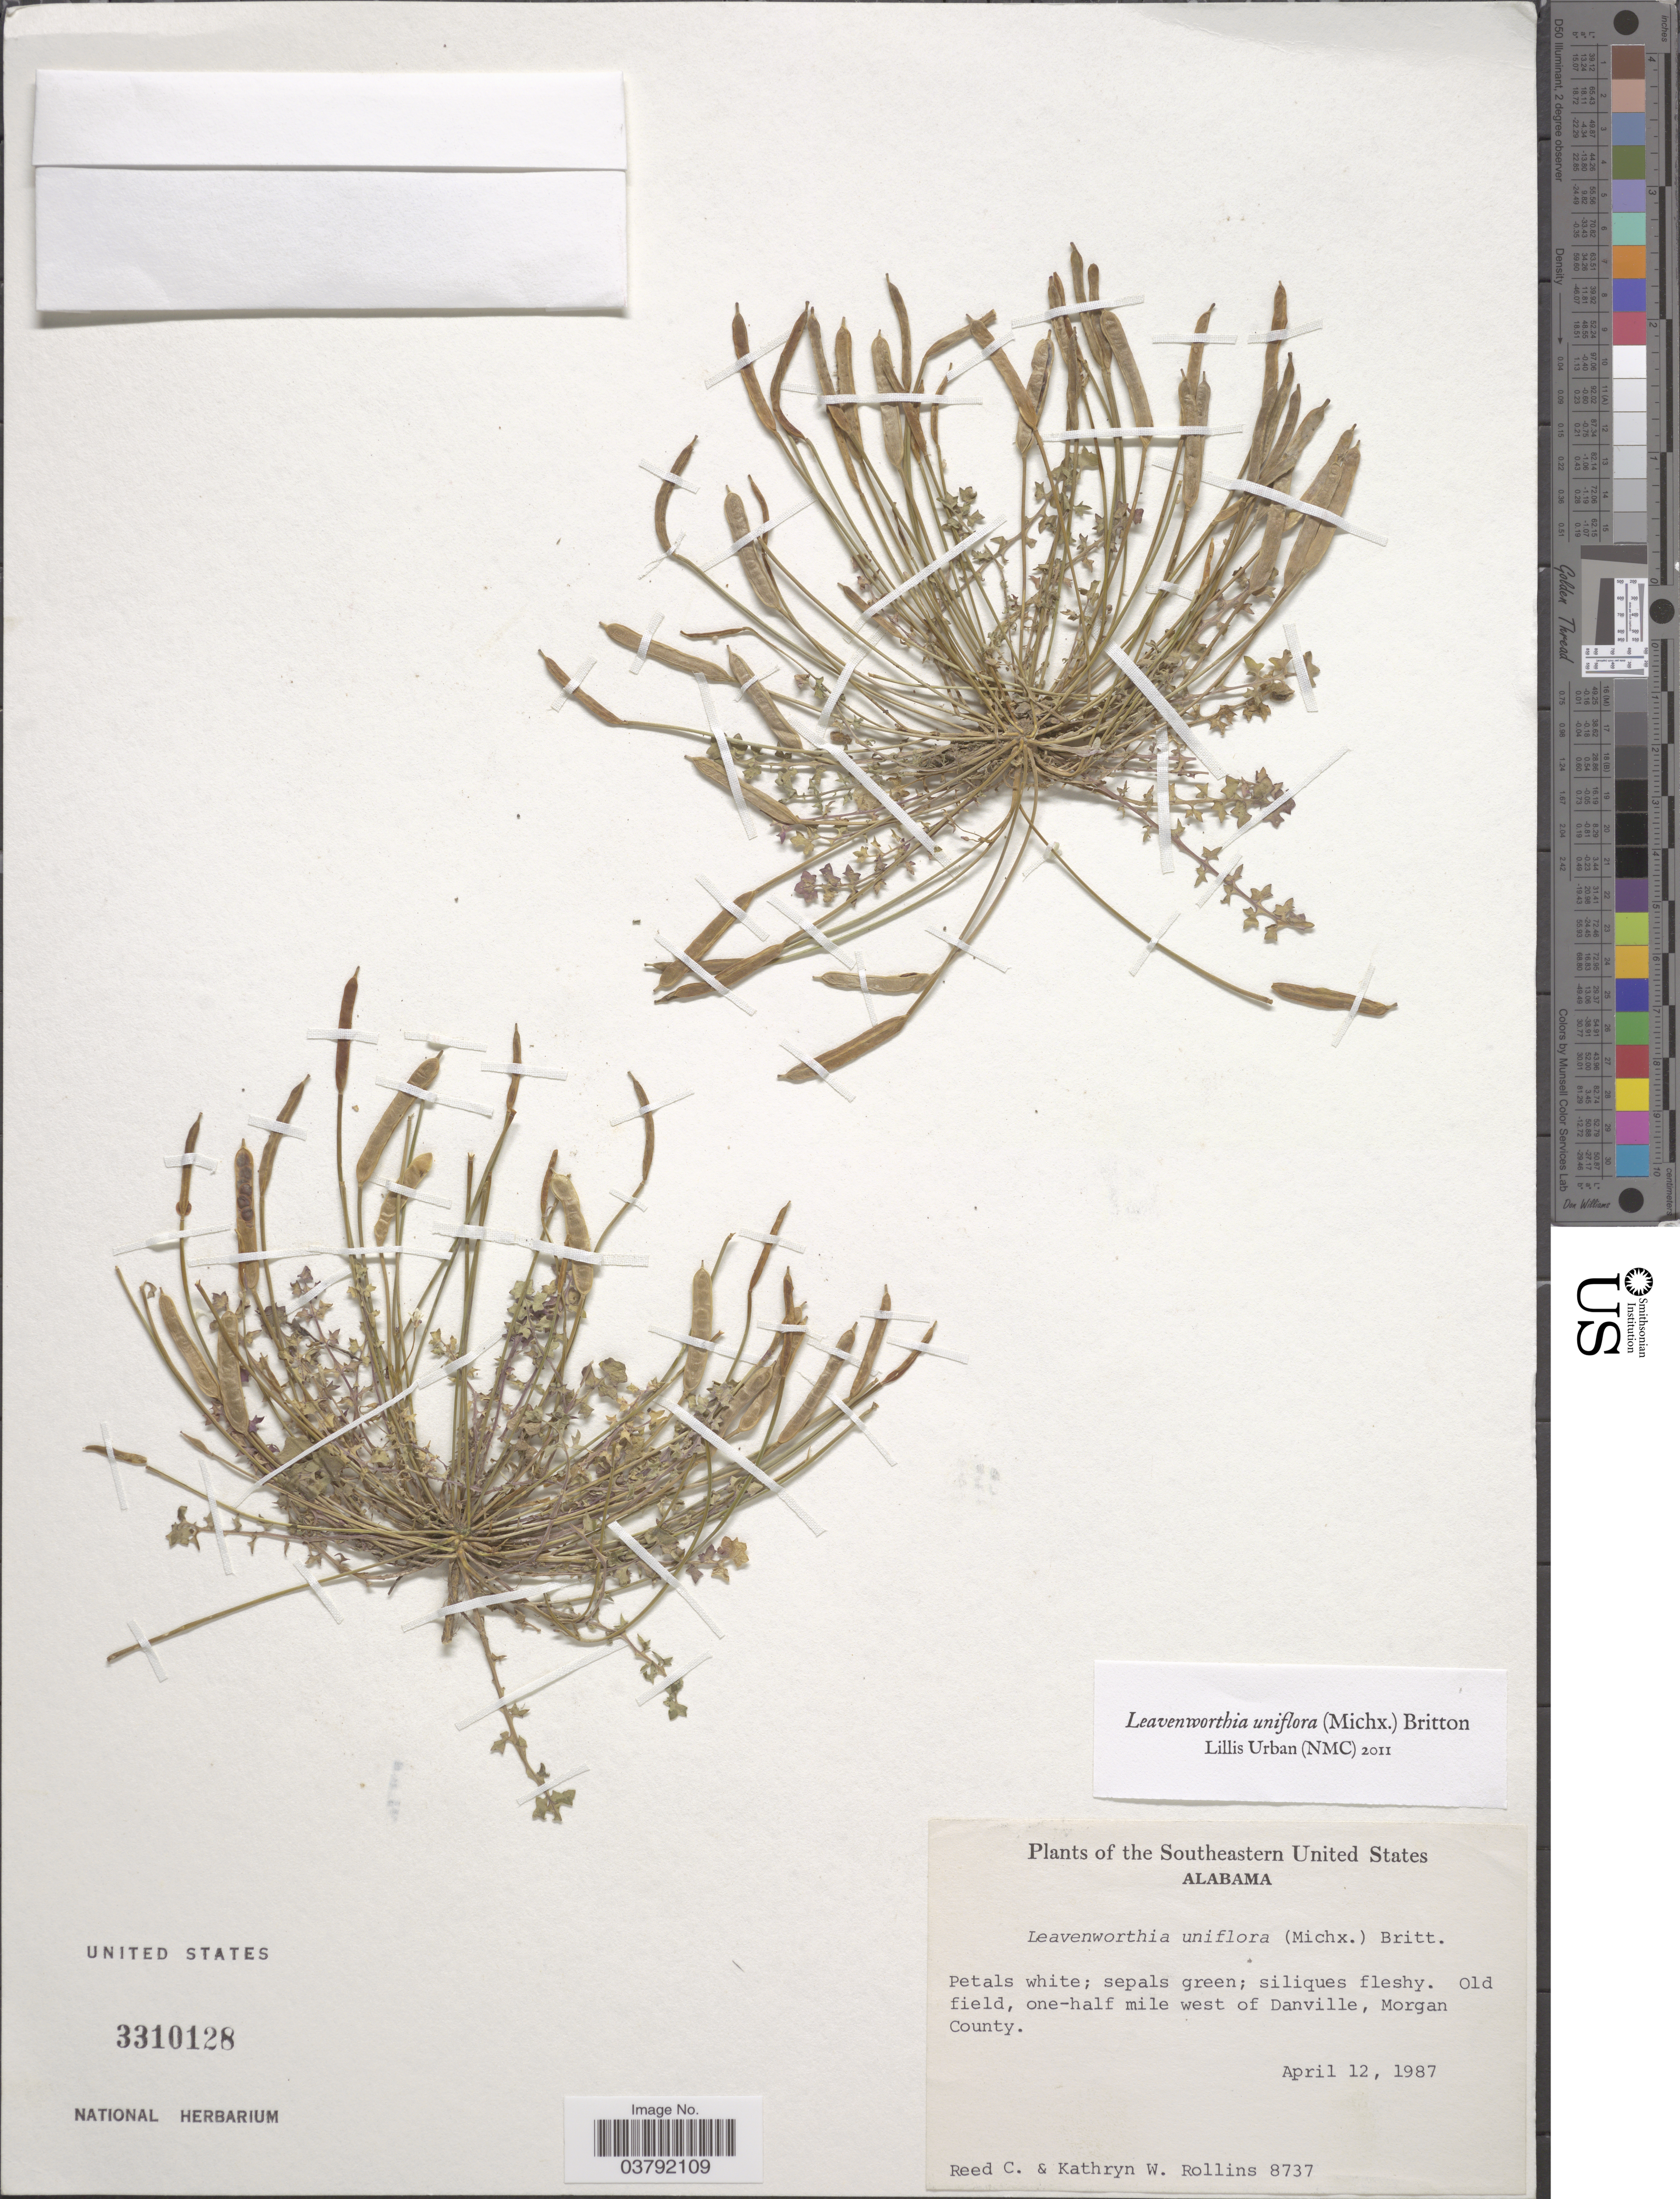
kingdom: Plantae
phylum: Tracheophyta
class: Magnoliopsida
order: Brassicales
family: Brassicaceae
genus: Leavenworthia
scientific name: Leavenworthia uniflora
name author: (Michx.) Britton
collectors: R. C. Rollins & K. W. Rollins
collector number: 8737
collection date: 1987-04-12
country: United States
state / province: Alabama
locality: Southeastern United States. Old field, one-half mile west of Danville, Morgan County.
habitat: old field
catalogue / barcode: US 3310128